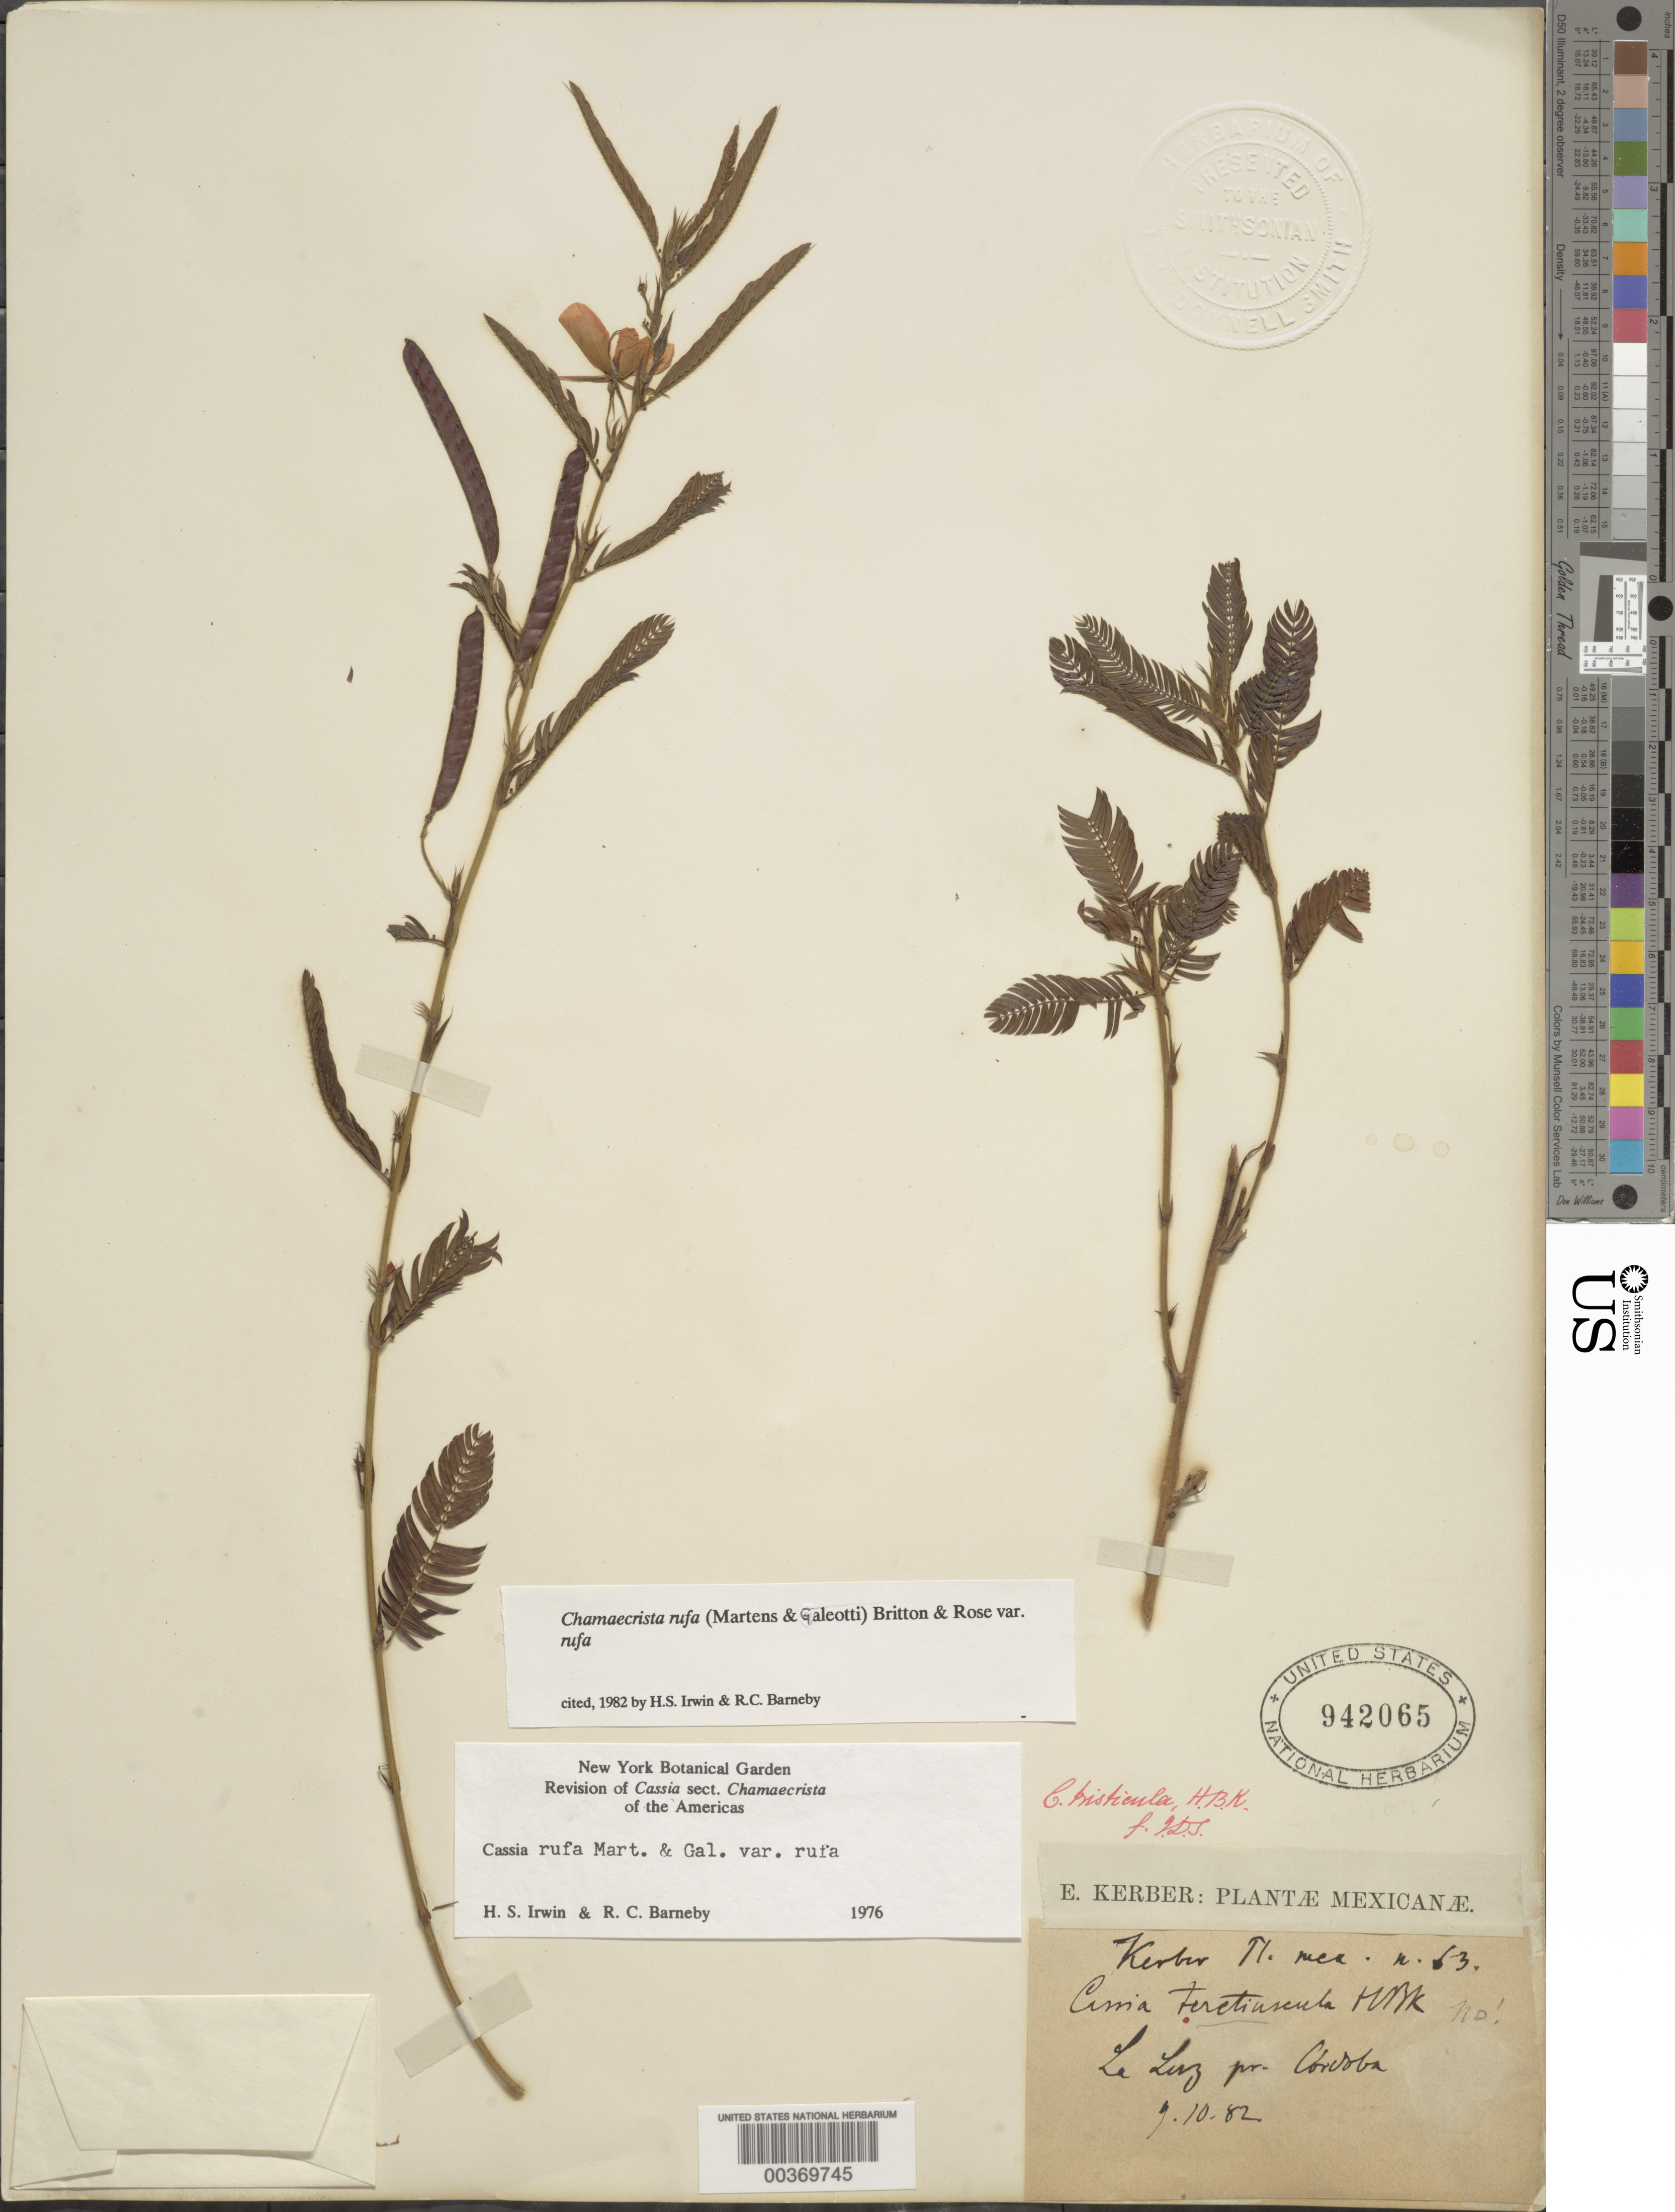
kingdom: Plantae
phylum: Tracheophyta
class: Magnoliopsida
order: Fabales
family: Fabaceae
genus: Chamaecrista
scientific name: Chamaecrista rufa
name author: Britton & Rose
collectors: E. Kerber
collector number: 63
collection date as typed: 09 Oct 1882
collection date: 1882-10-09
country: Mexico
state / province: Veracruz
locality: La luz near Córdoba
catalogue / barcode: US 942065